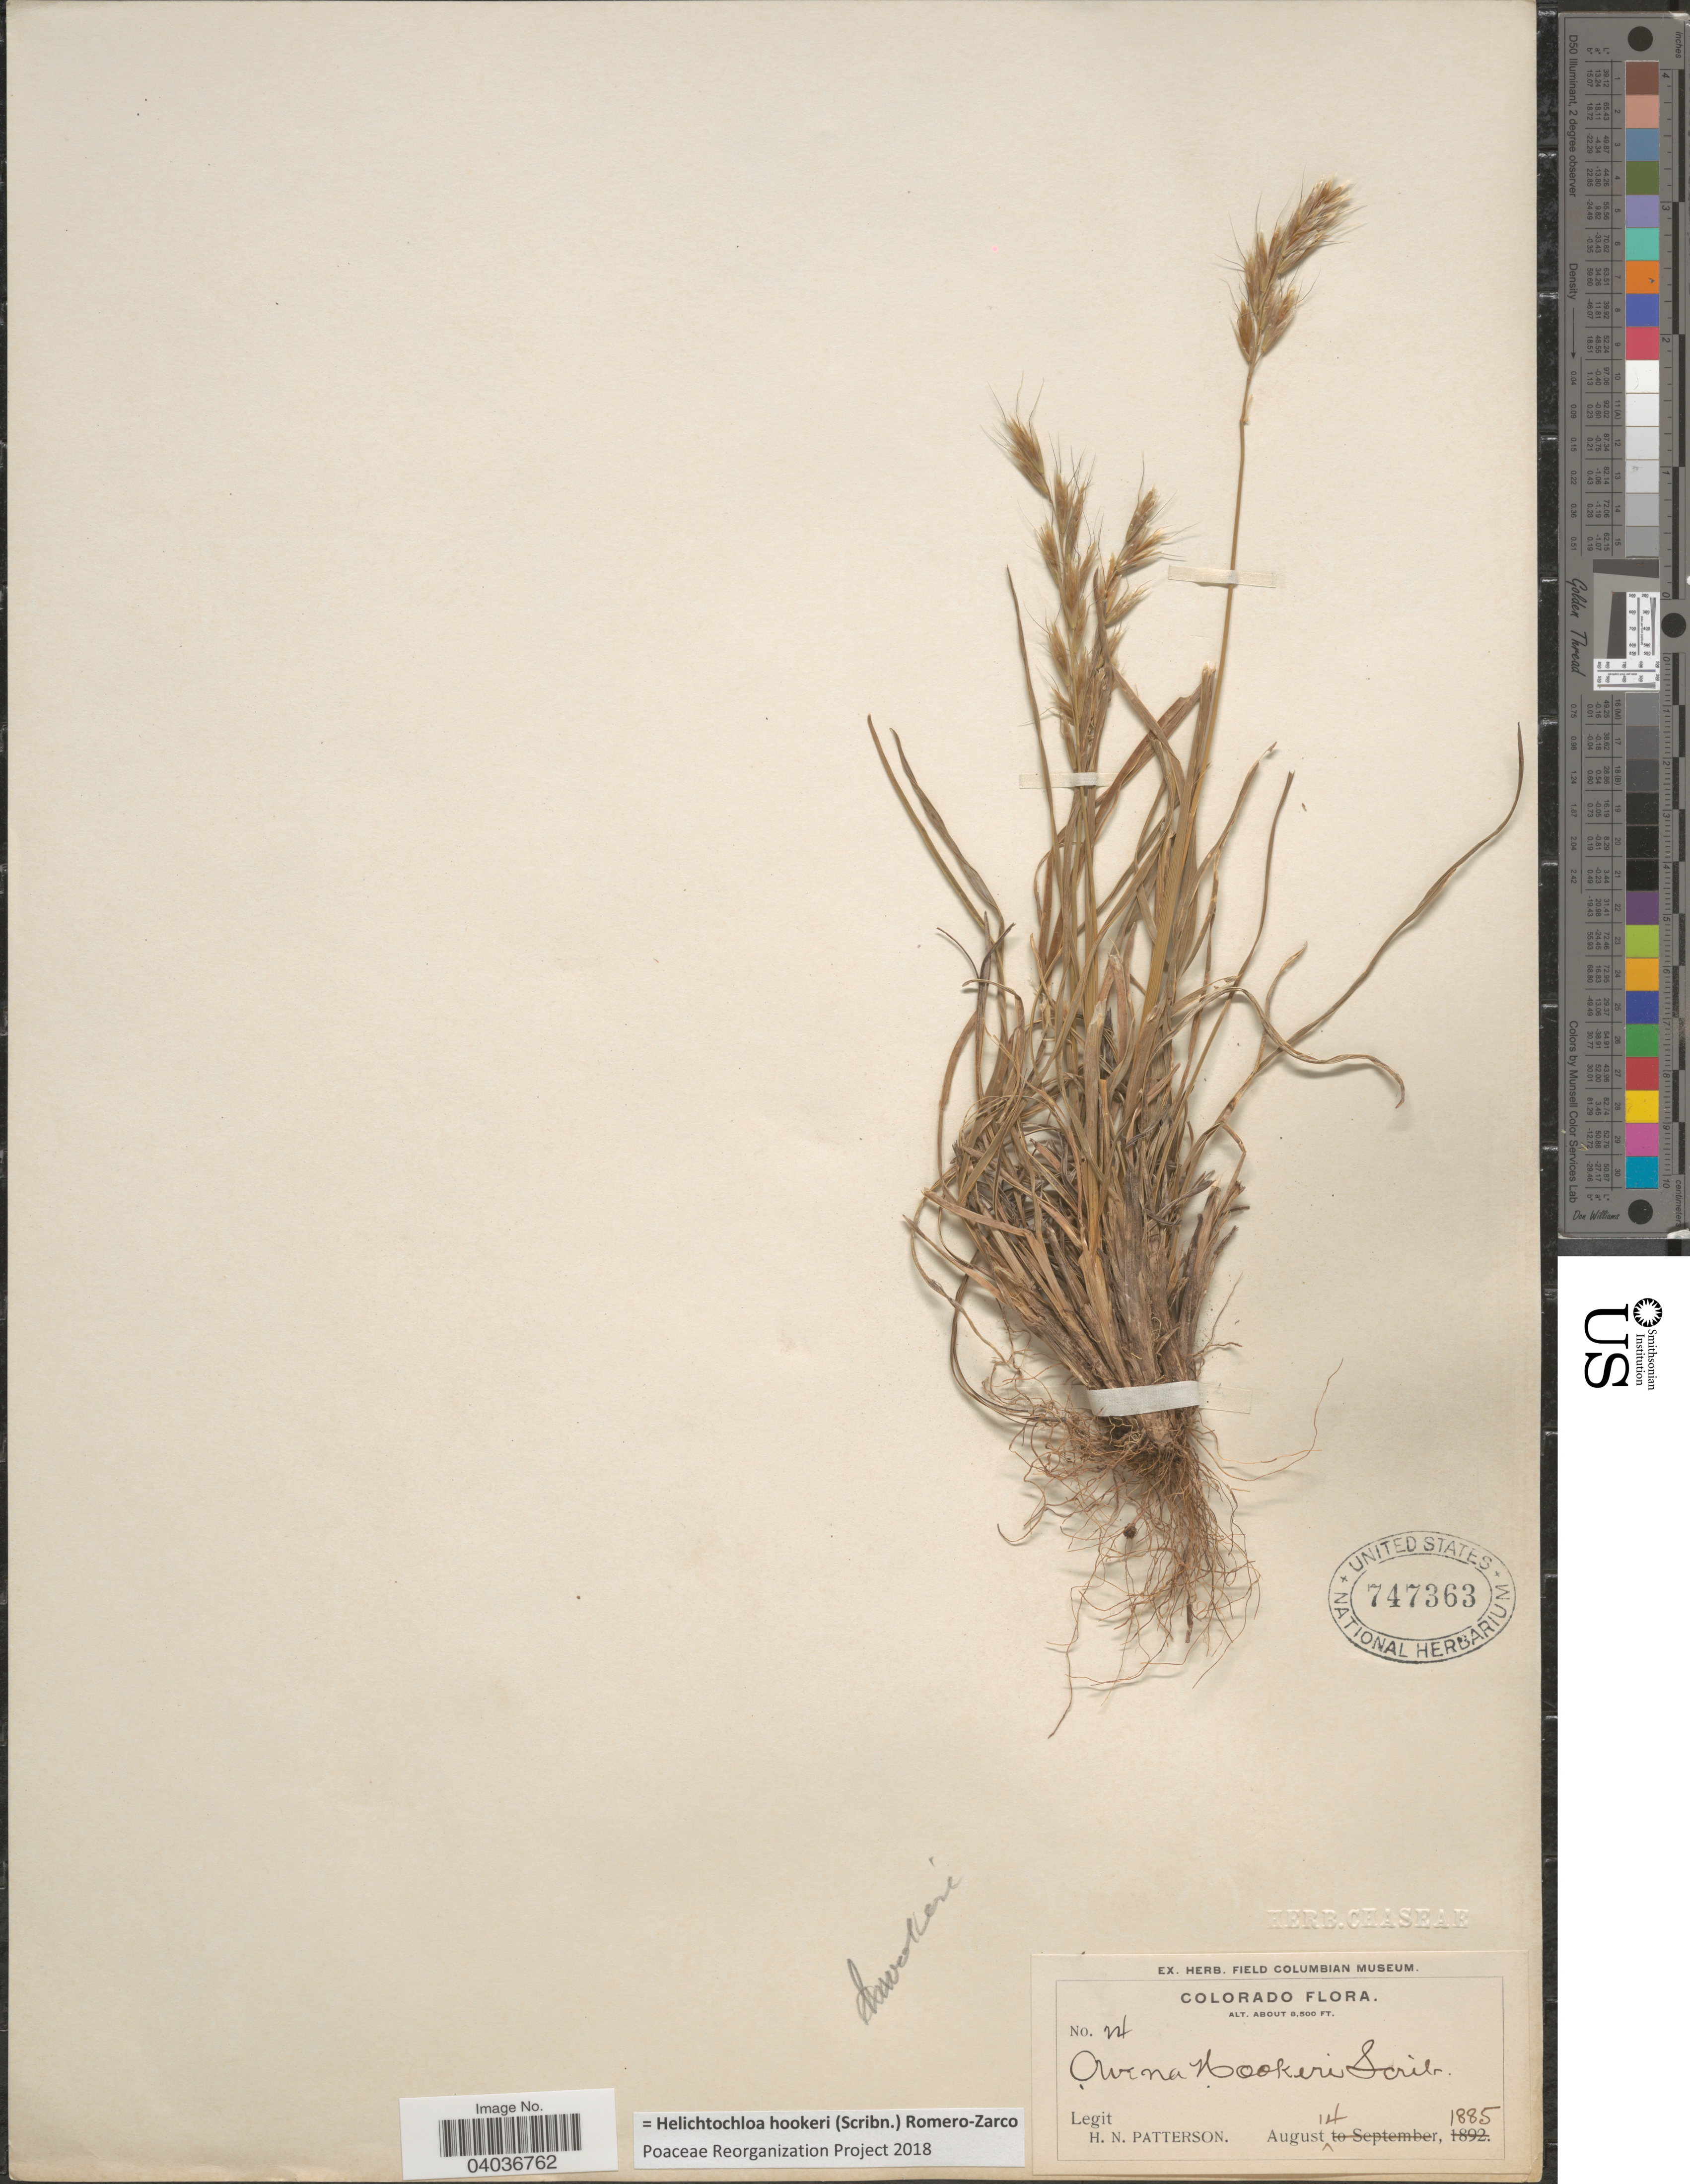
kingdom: Plantae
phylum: Tracheophyta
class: Liliopsida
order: Poales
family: Poaceae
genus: Helictochloa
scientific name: Helictochloa hookeri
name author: (Scribn.) Romero Zarco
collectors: H. N. Patterson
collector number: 24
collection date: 1885-08-14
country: United States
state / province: Colorado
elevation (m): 2591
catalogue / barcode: US 747363